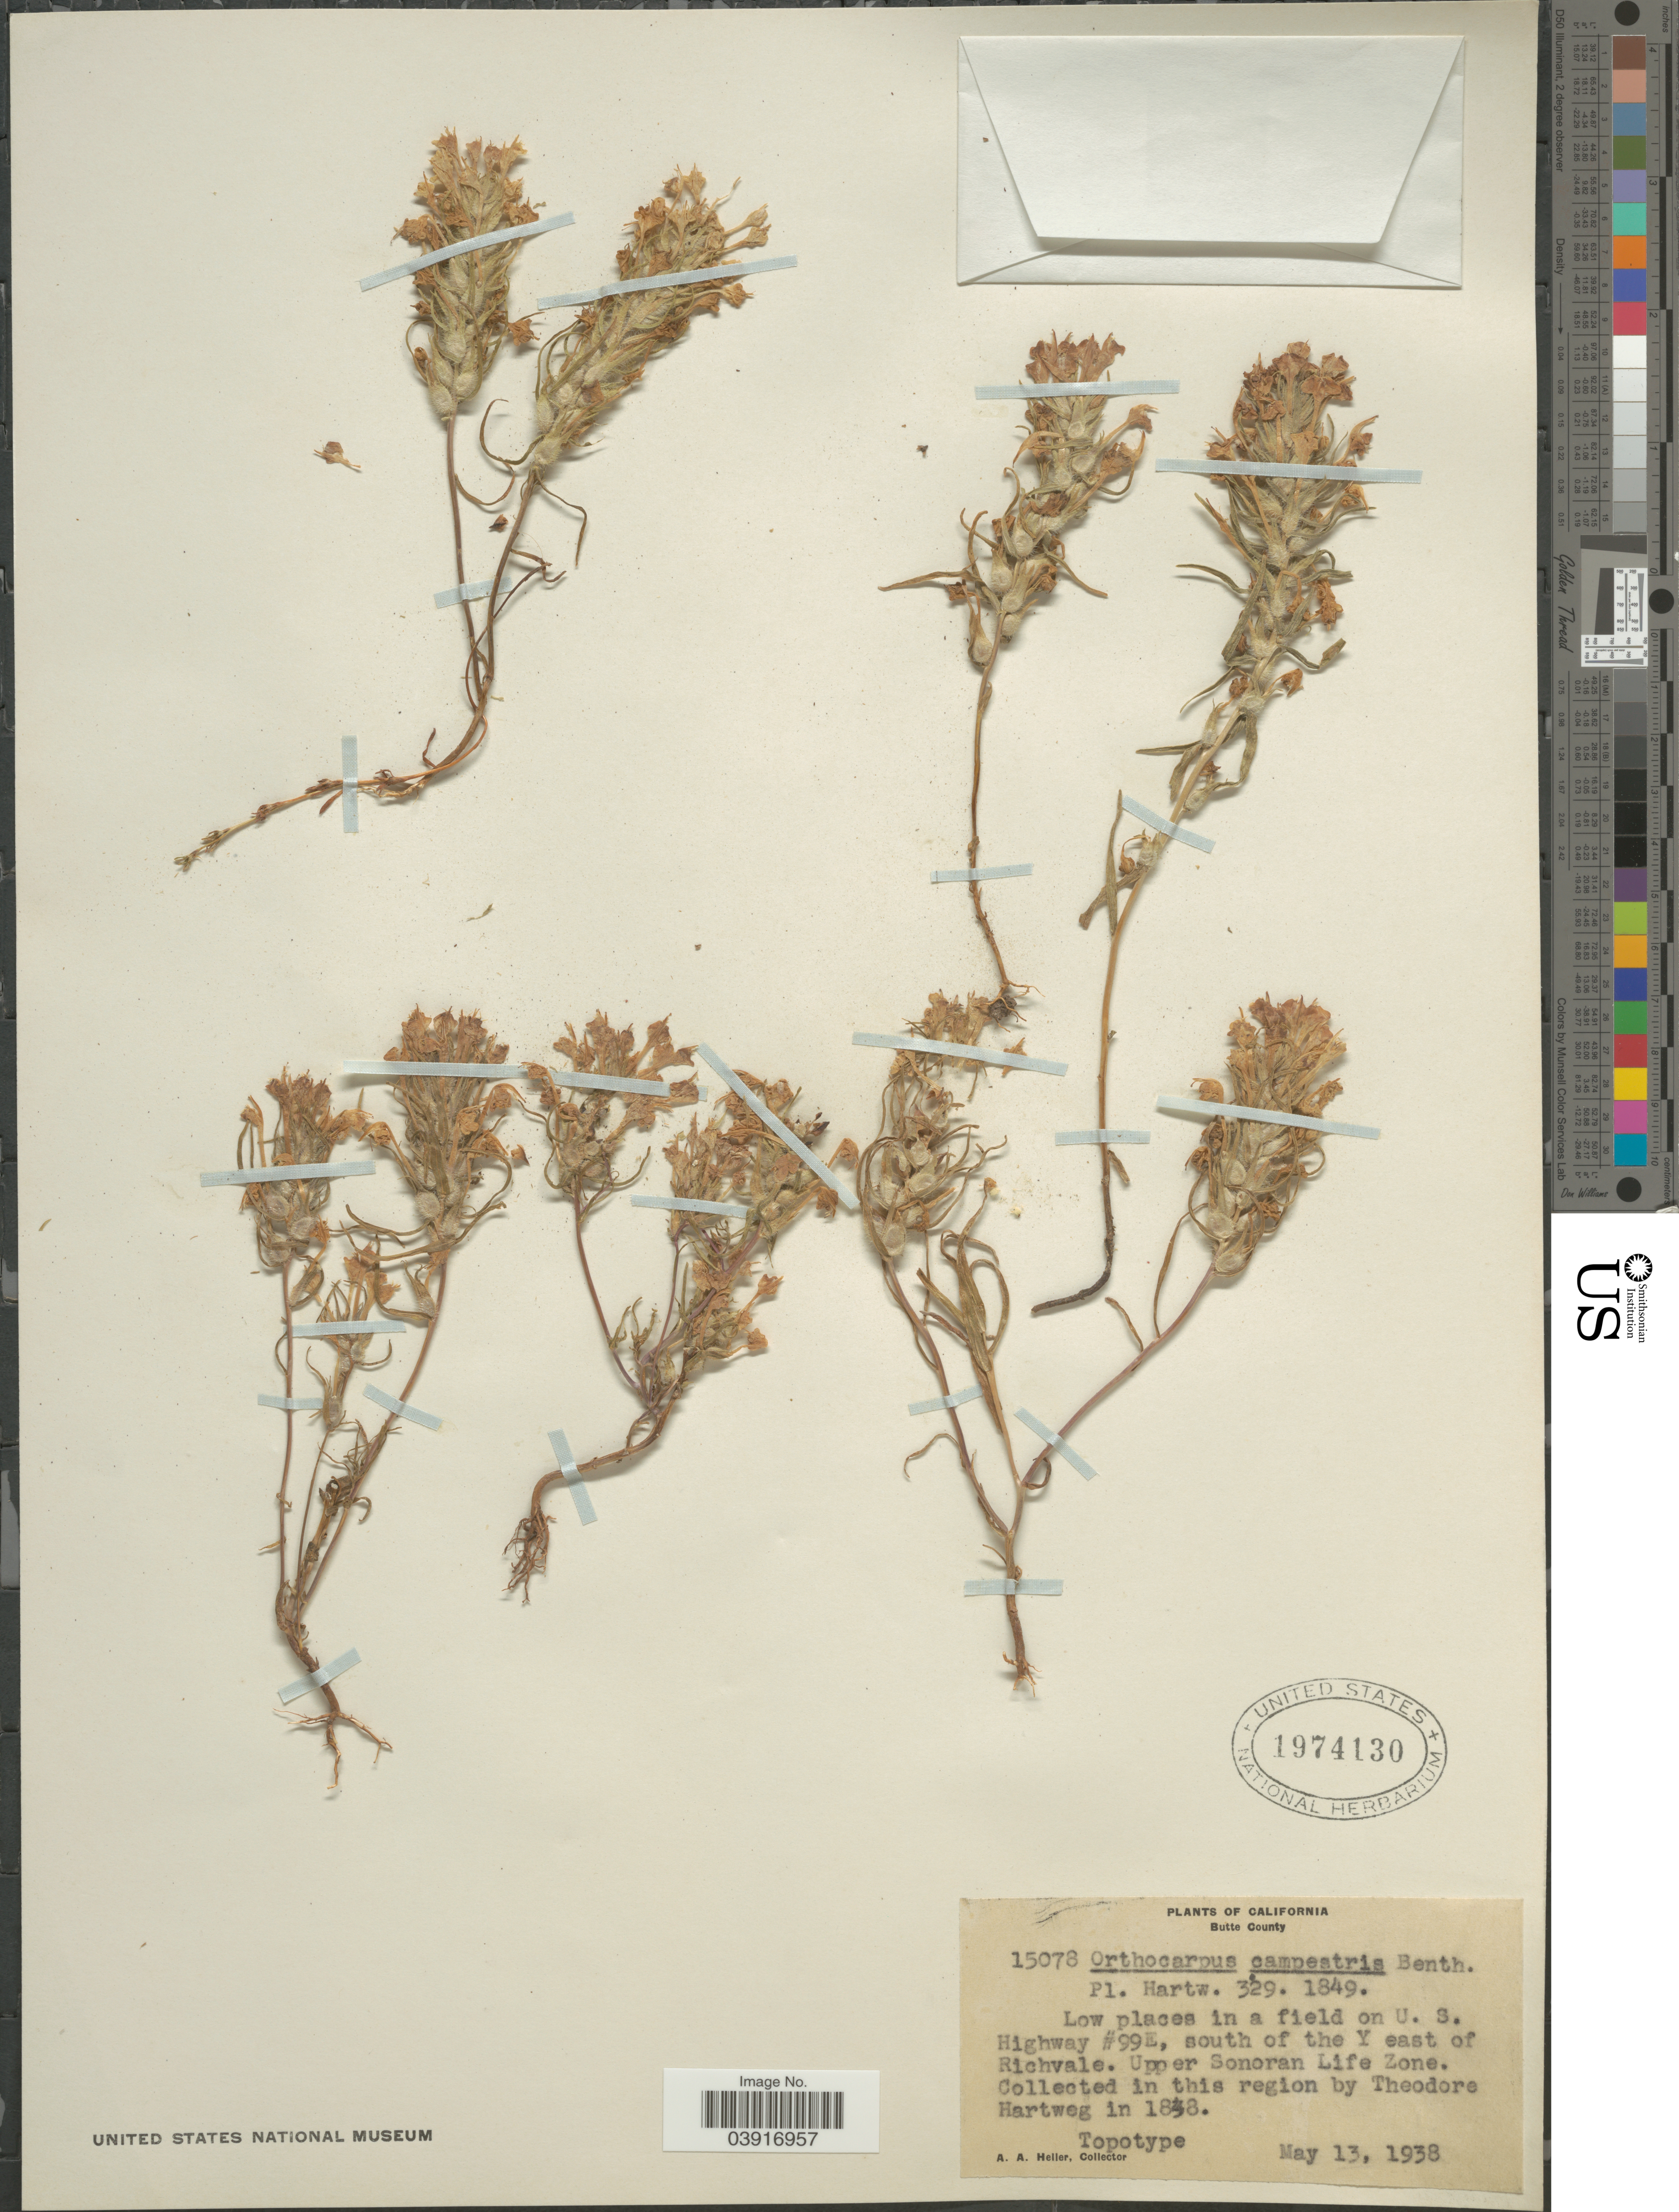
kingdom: Plantae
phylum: Tracheophyta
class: Magnoliopsida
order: Lamiales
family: Orobanchaceae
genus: Orthocarpus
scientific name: Orthocarpus campestris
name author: Benth.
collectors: A. A. Heller & K. T. Hartweg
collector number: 15078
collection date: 1938-05-13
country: United States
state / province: California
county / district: Butte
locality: Butte County. Low places in a field on U. S. Highway #99E, south of the Y east of Richvale. Upper Sonoran Life Zone.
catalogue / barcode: US 1974130